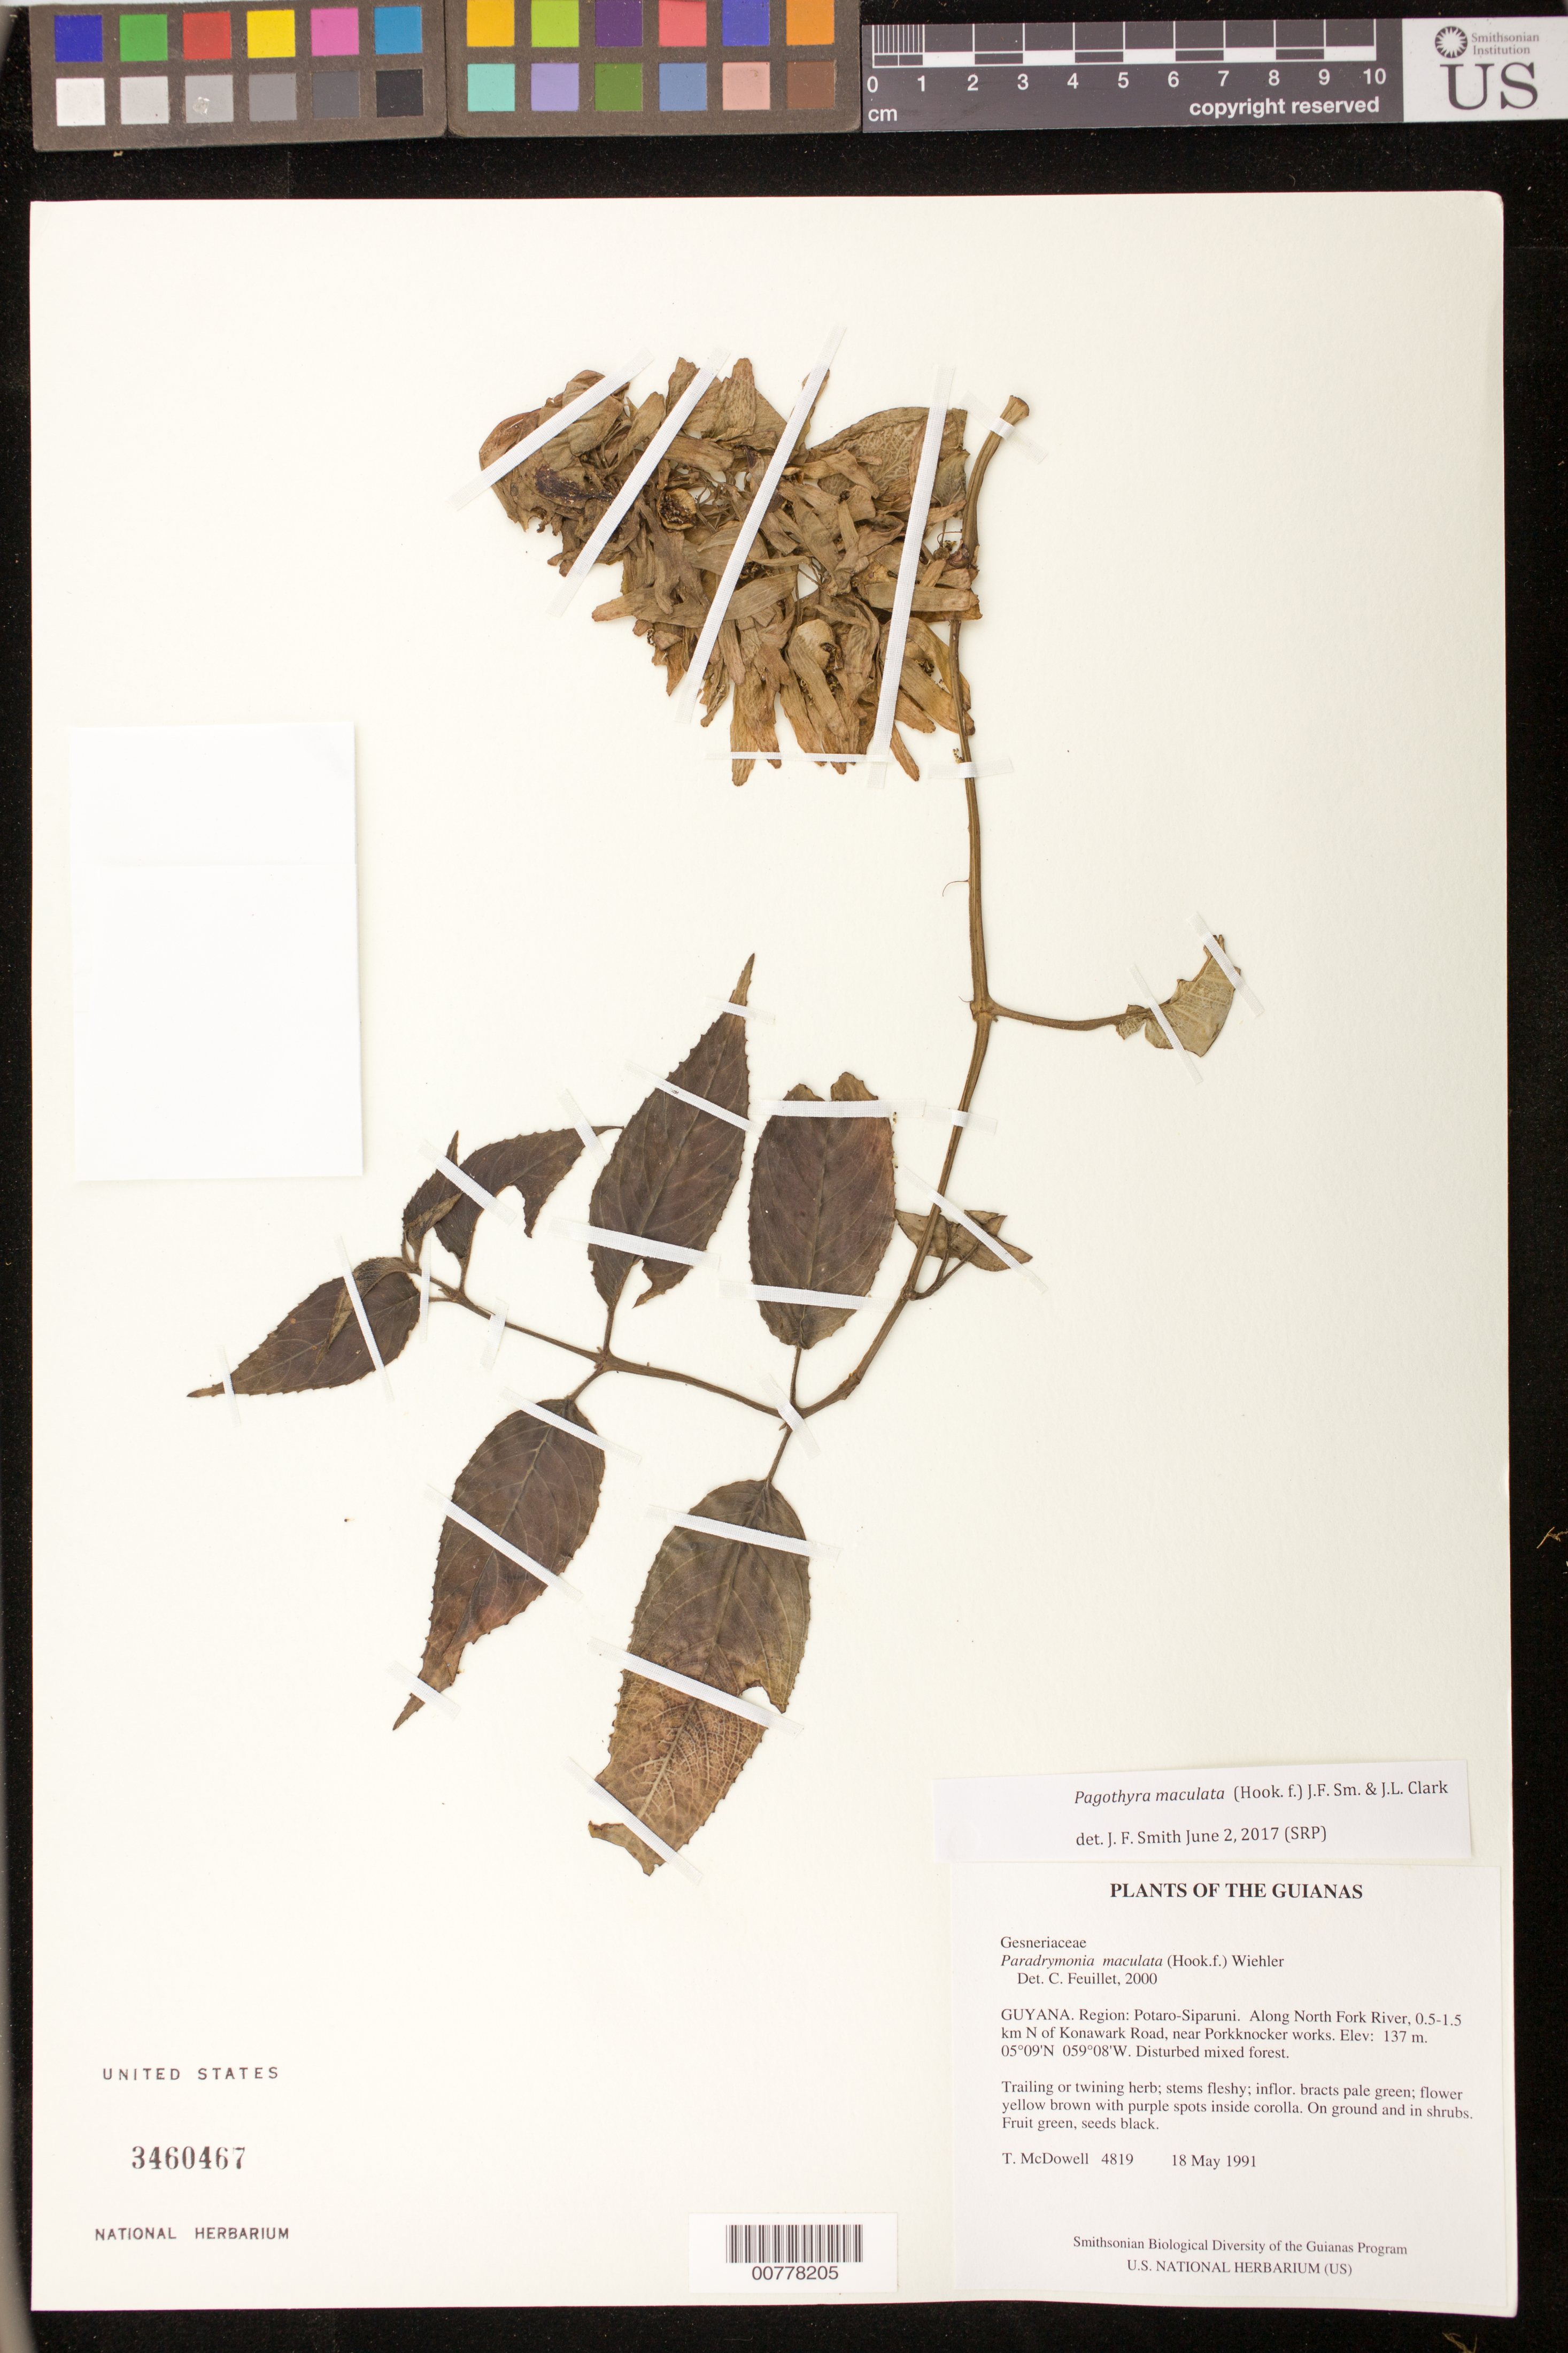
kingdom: Plantae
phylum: Tracheophyta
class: Magnoliopsida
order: Lamiales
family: Gesneriaceae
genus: Pagothyra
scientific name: Pagothyra maculata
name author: (Hook. f.) J.F. Sm. & J.L. Clark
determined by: Smith, J. F.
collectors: T. McDowell, C. L. Kelloff & A. Stobey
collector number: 4819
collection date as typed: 18 May 1991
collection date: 1991-05-18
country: Guyana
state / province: Potaro-Siparuni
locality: Along North Fork River, 0.5-1.5 km N of Konawark Road, near Porkknocker works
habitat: Disturbed mixed forest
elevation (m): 137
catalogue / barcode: US 3460467